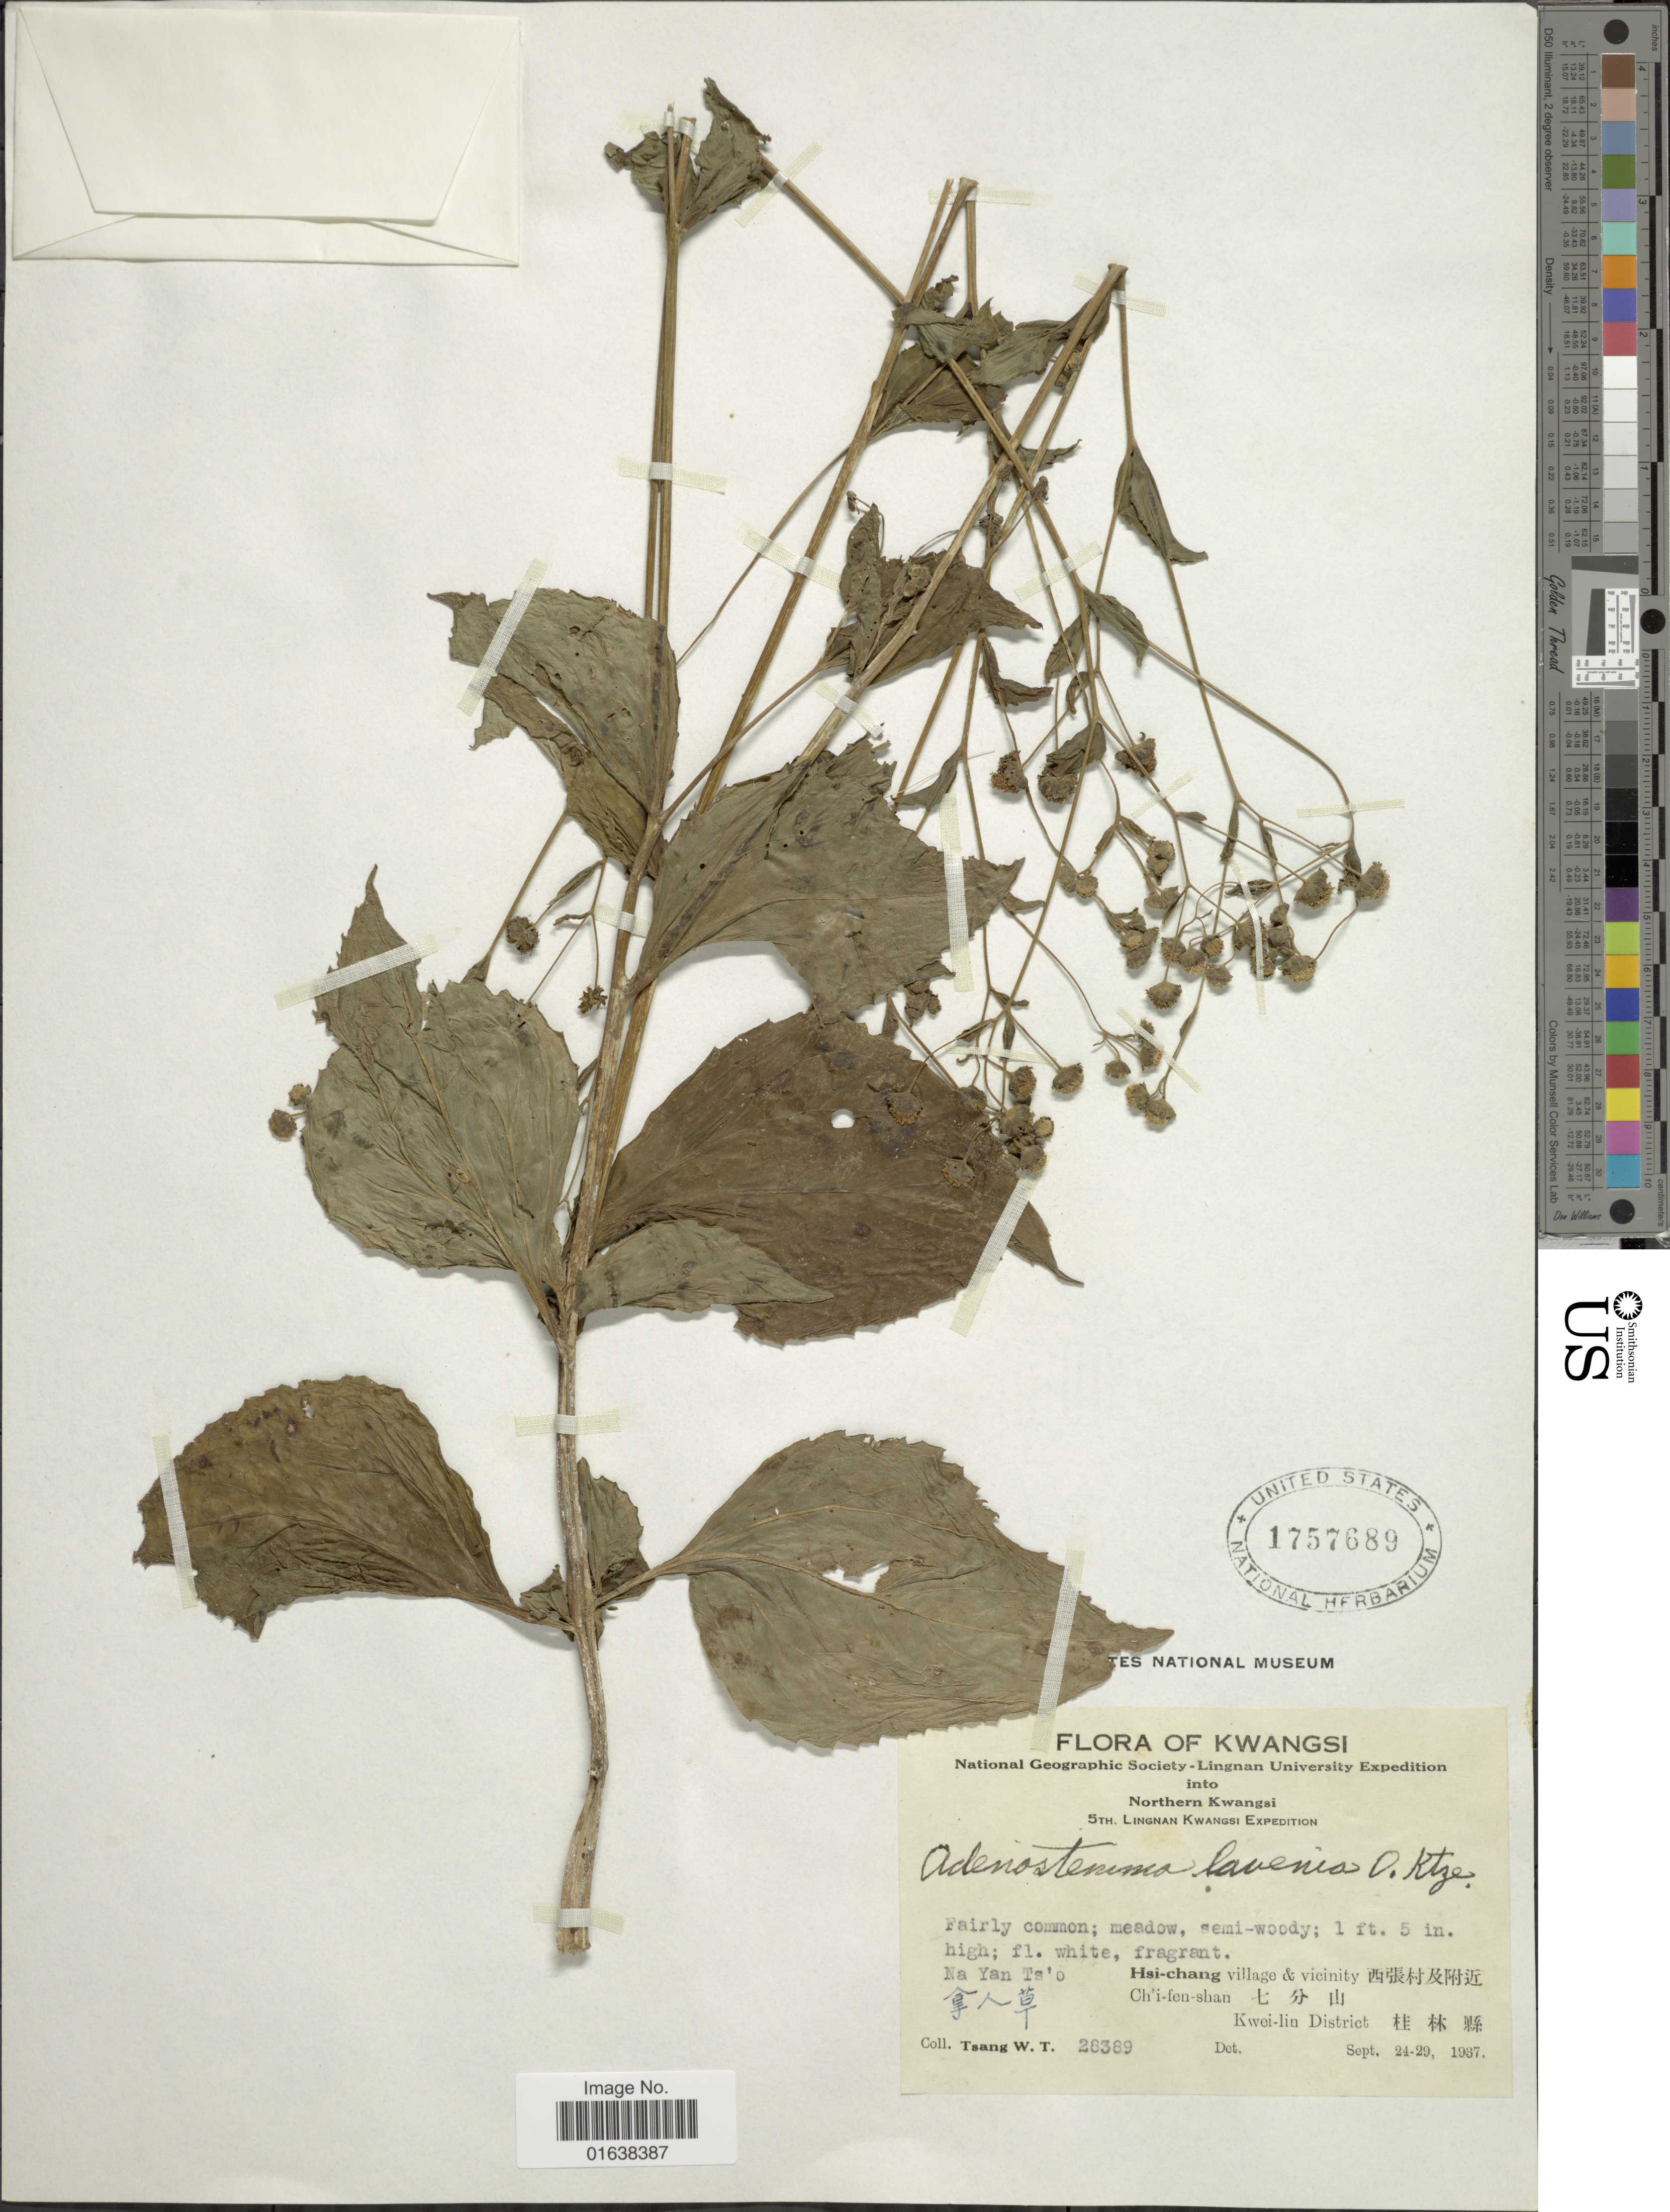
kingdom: Plantae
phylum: Tracheophyta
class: Magnoliopsida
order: Asterales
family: Asteraceae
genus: Adenostemma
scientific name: Adenostemma lavenia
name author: (L.) Kuntze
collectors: W. T. Tsang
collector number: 28389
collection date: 1937-09-24/1937-09-29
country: China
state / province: Guangxi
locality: Kwangsi. meadow, semi-woody. Na Yam Ts'o. Hsi-chang village & vicinity. Ch'i-fen-shan. Kwei-lin District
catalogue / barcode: US 1757689